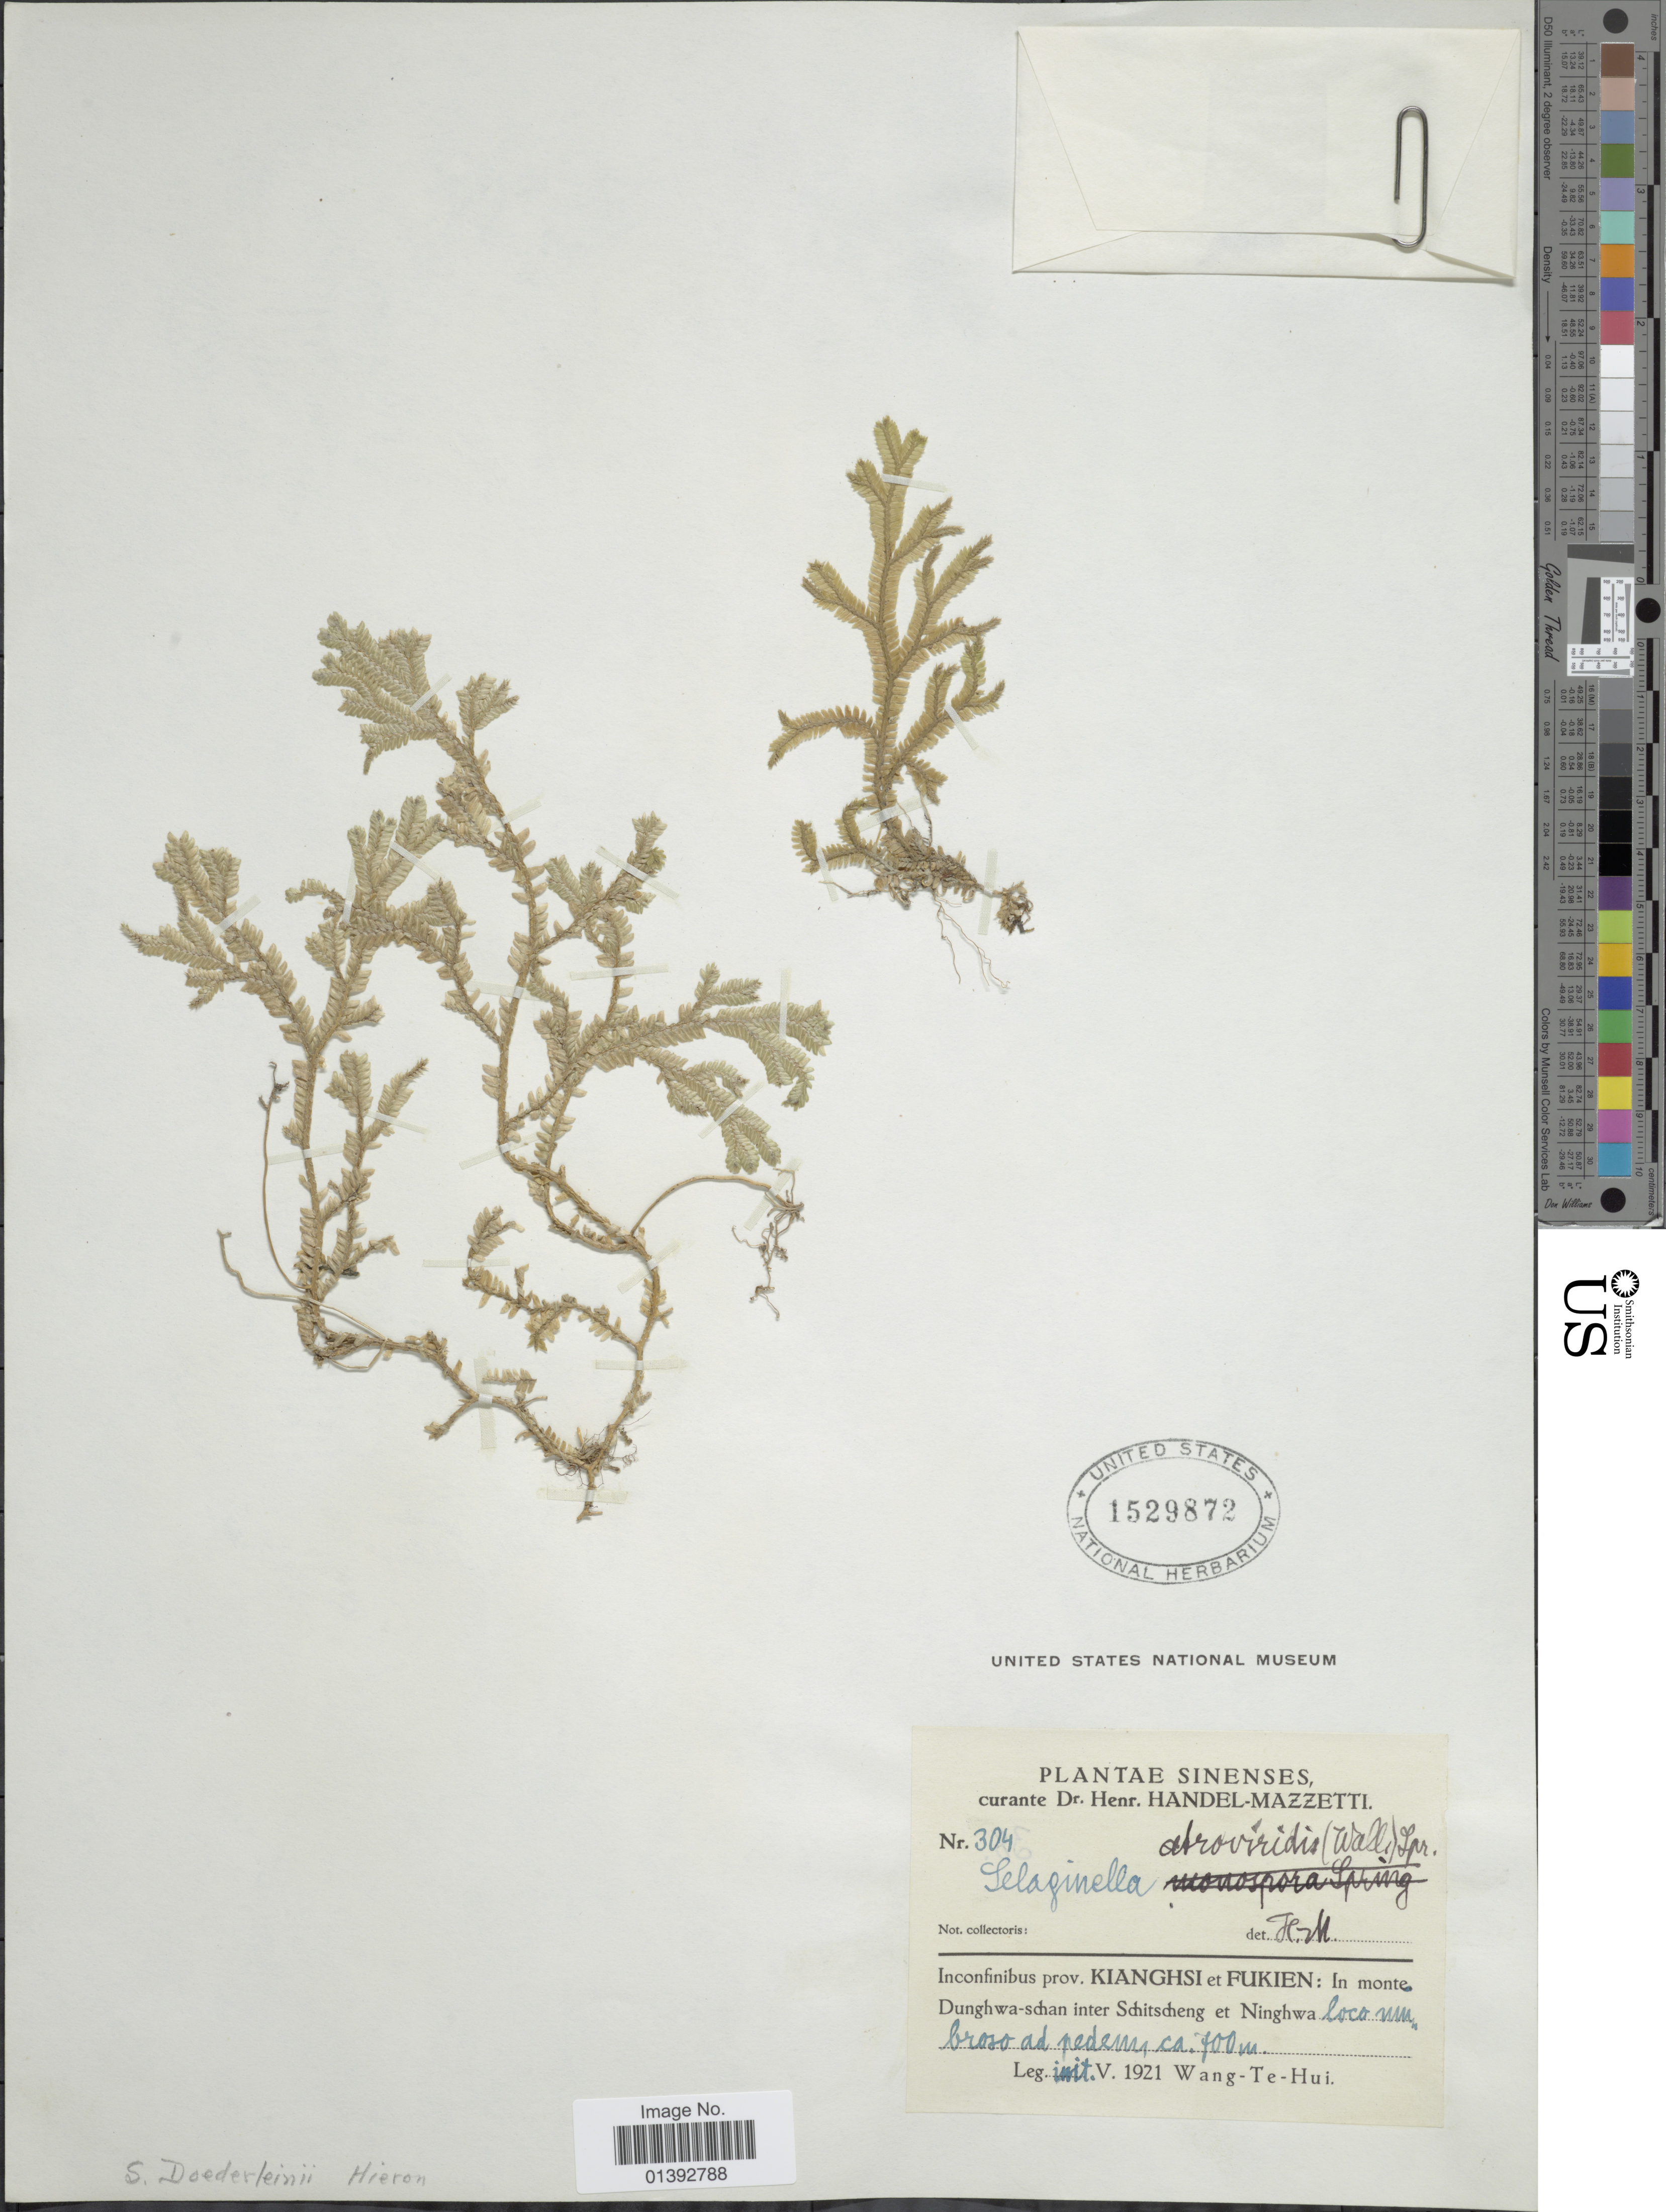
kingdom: Plantae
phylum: Tracheophyta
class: Lycopodiopsida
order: Selaginellales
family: Selaginellaceae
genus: Selaginella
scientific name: Selaginella doederleinii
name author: Hieron.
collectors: T. H. Wang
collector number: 304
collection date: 1921-05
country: China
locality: Inconfinibus prov. Kianghsi et Fukien: In monte Dunghwa-schan inter Schitscheng et Ninghwa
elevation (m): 700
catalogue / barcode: US 1529872